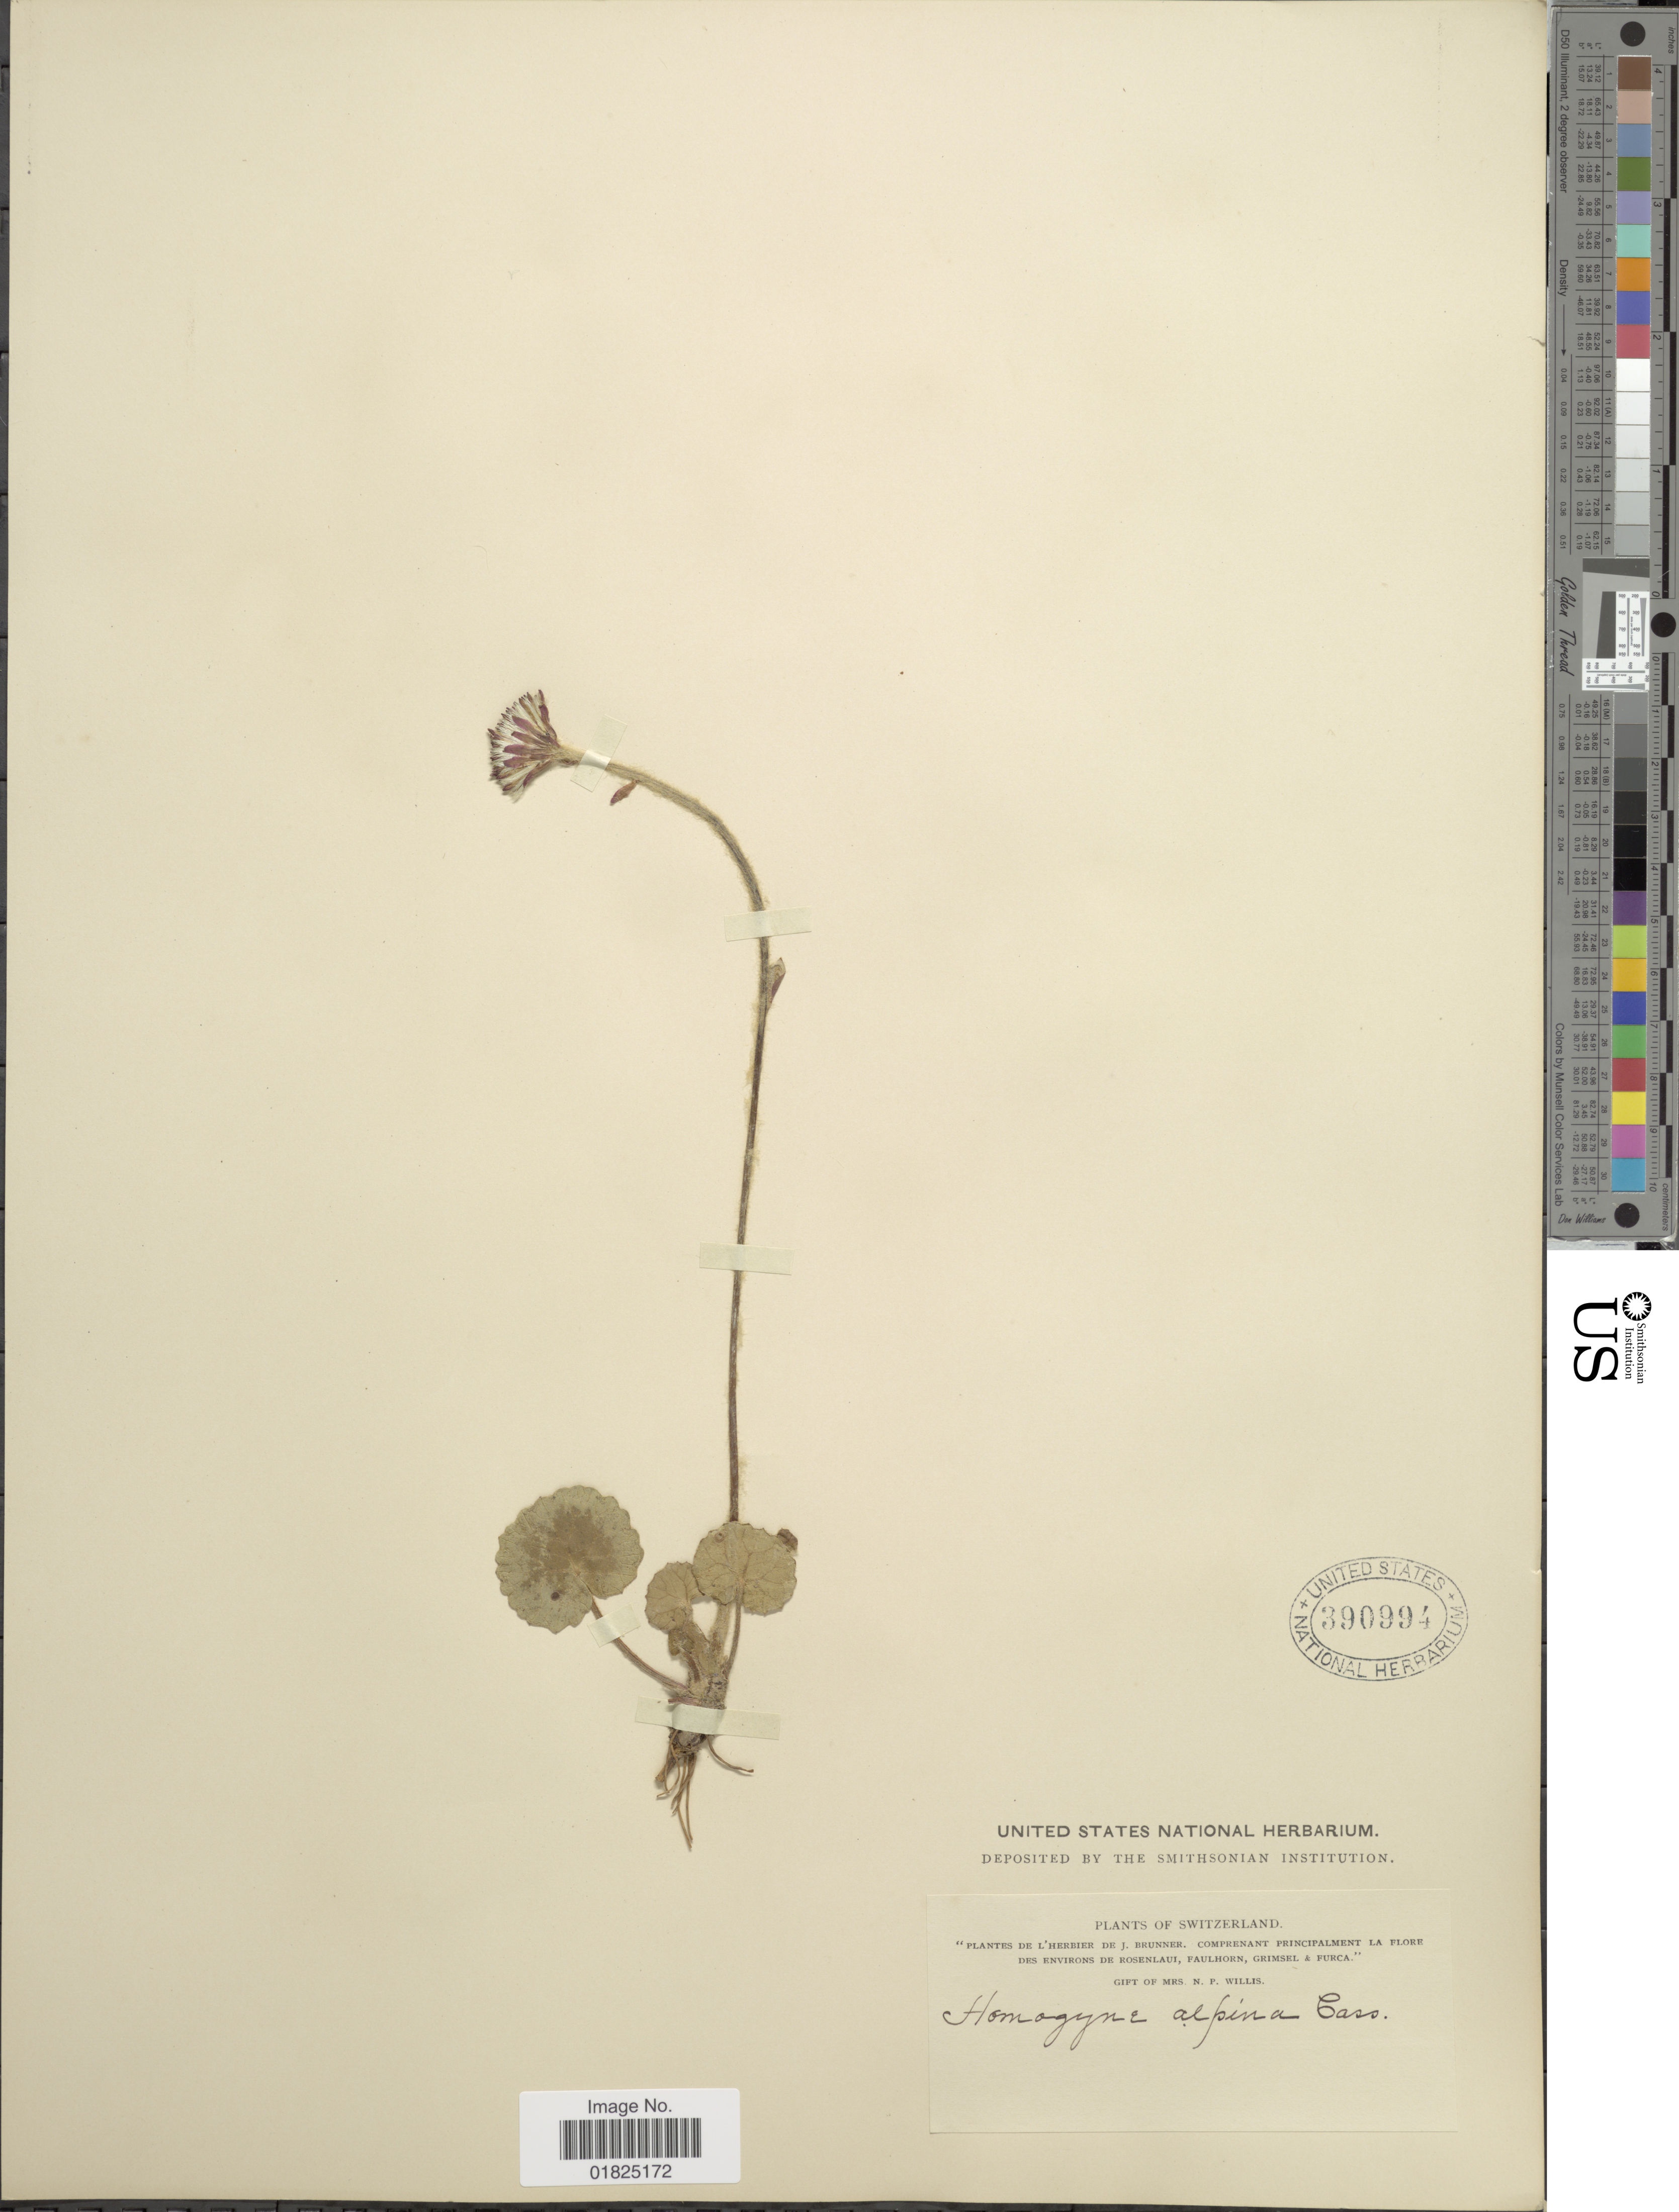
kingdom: Plantae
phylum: Tracheophyta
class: Magnoliopsida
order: Asterales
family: Asteraceae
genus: Homogyne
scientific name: Homogyne alpina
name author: (L.) Cass.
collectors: ex herb. Brunner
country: Switzerland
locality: Environs de Rosenlaui, Faulhorn, Grimsel & Furca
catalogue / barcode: US 390994